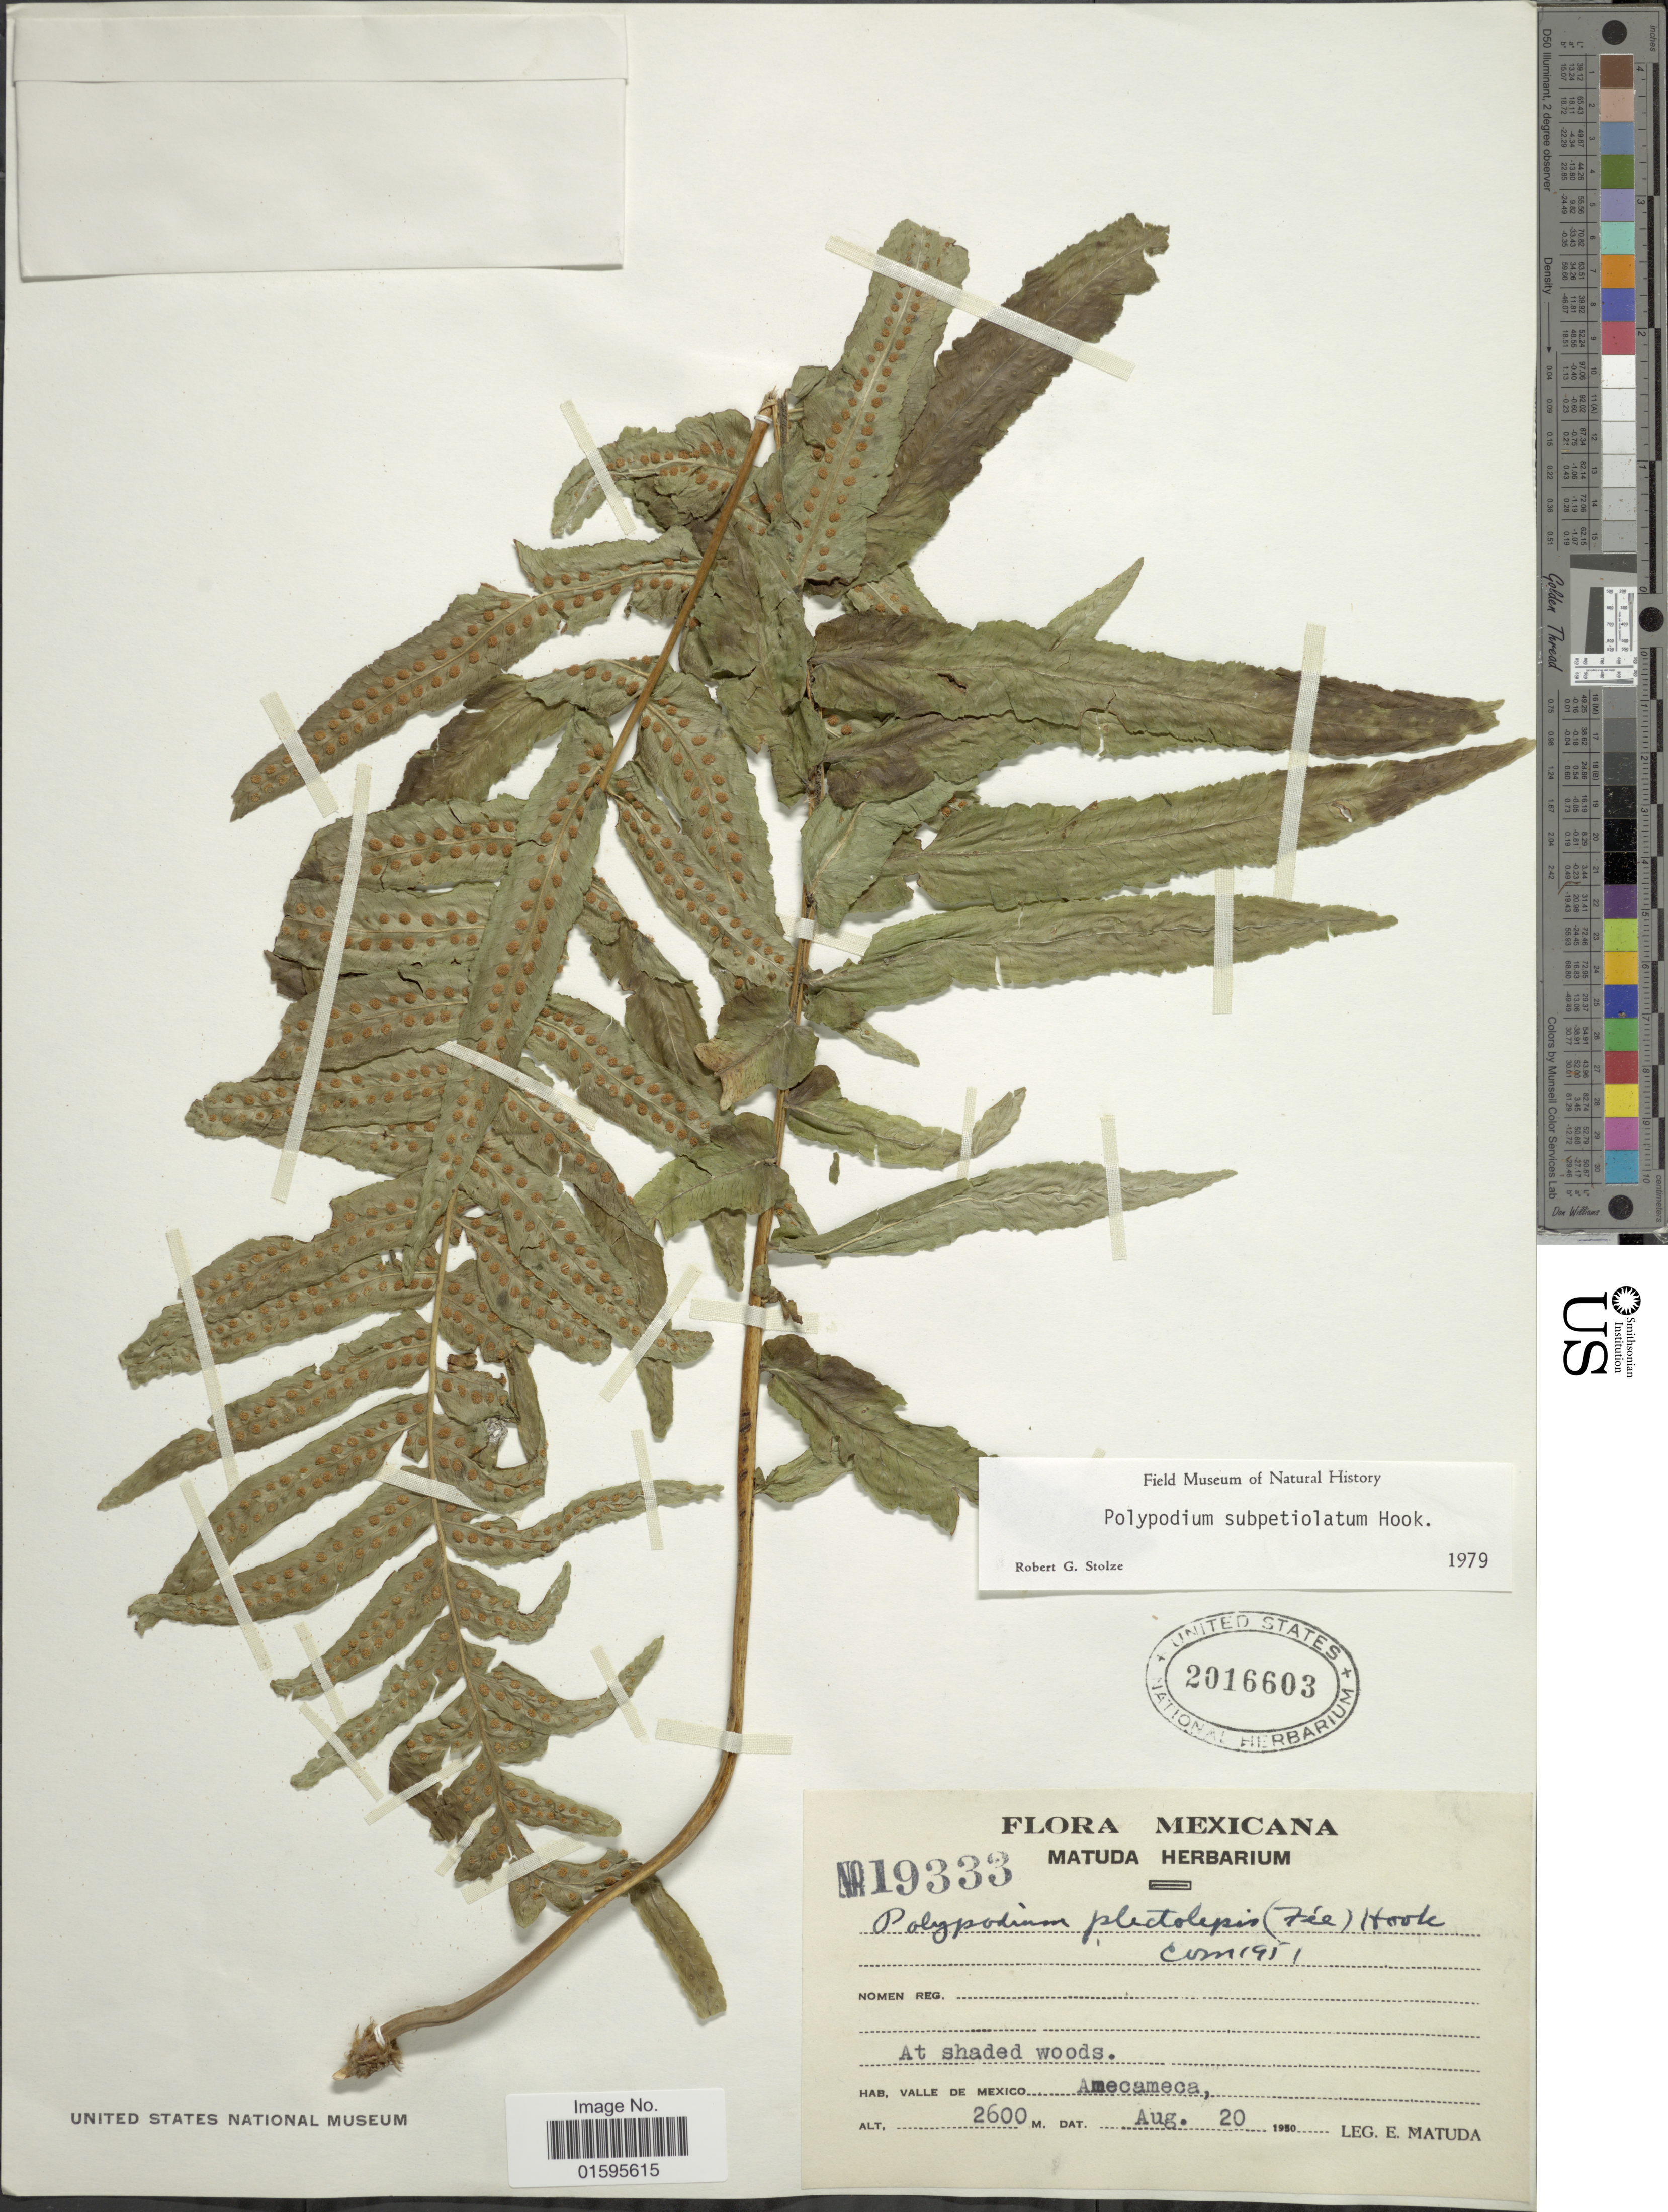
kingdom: Plantae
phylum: Tracheophyta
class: Polypodiopsida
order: Polypodiales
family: Polypodiaceae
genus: Polypodium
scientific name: Polypodium subpetiolatum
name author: Hook.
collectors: E. Matuda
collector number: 19333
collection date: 1950-08-20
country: Mexico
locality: Mexicana, Valle de Mexico, Amecameca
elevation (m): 2600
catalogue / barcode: US 2016603